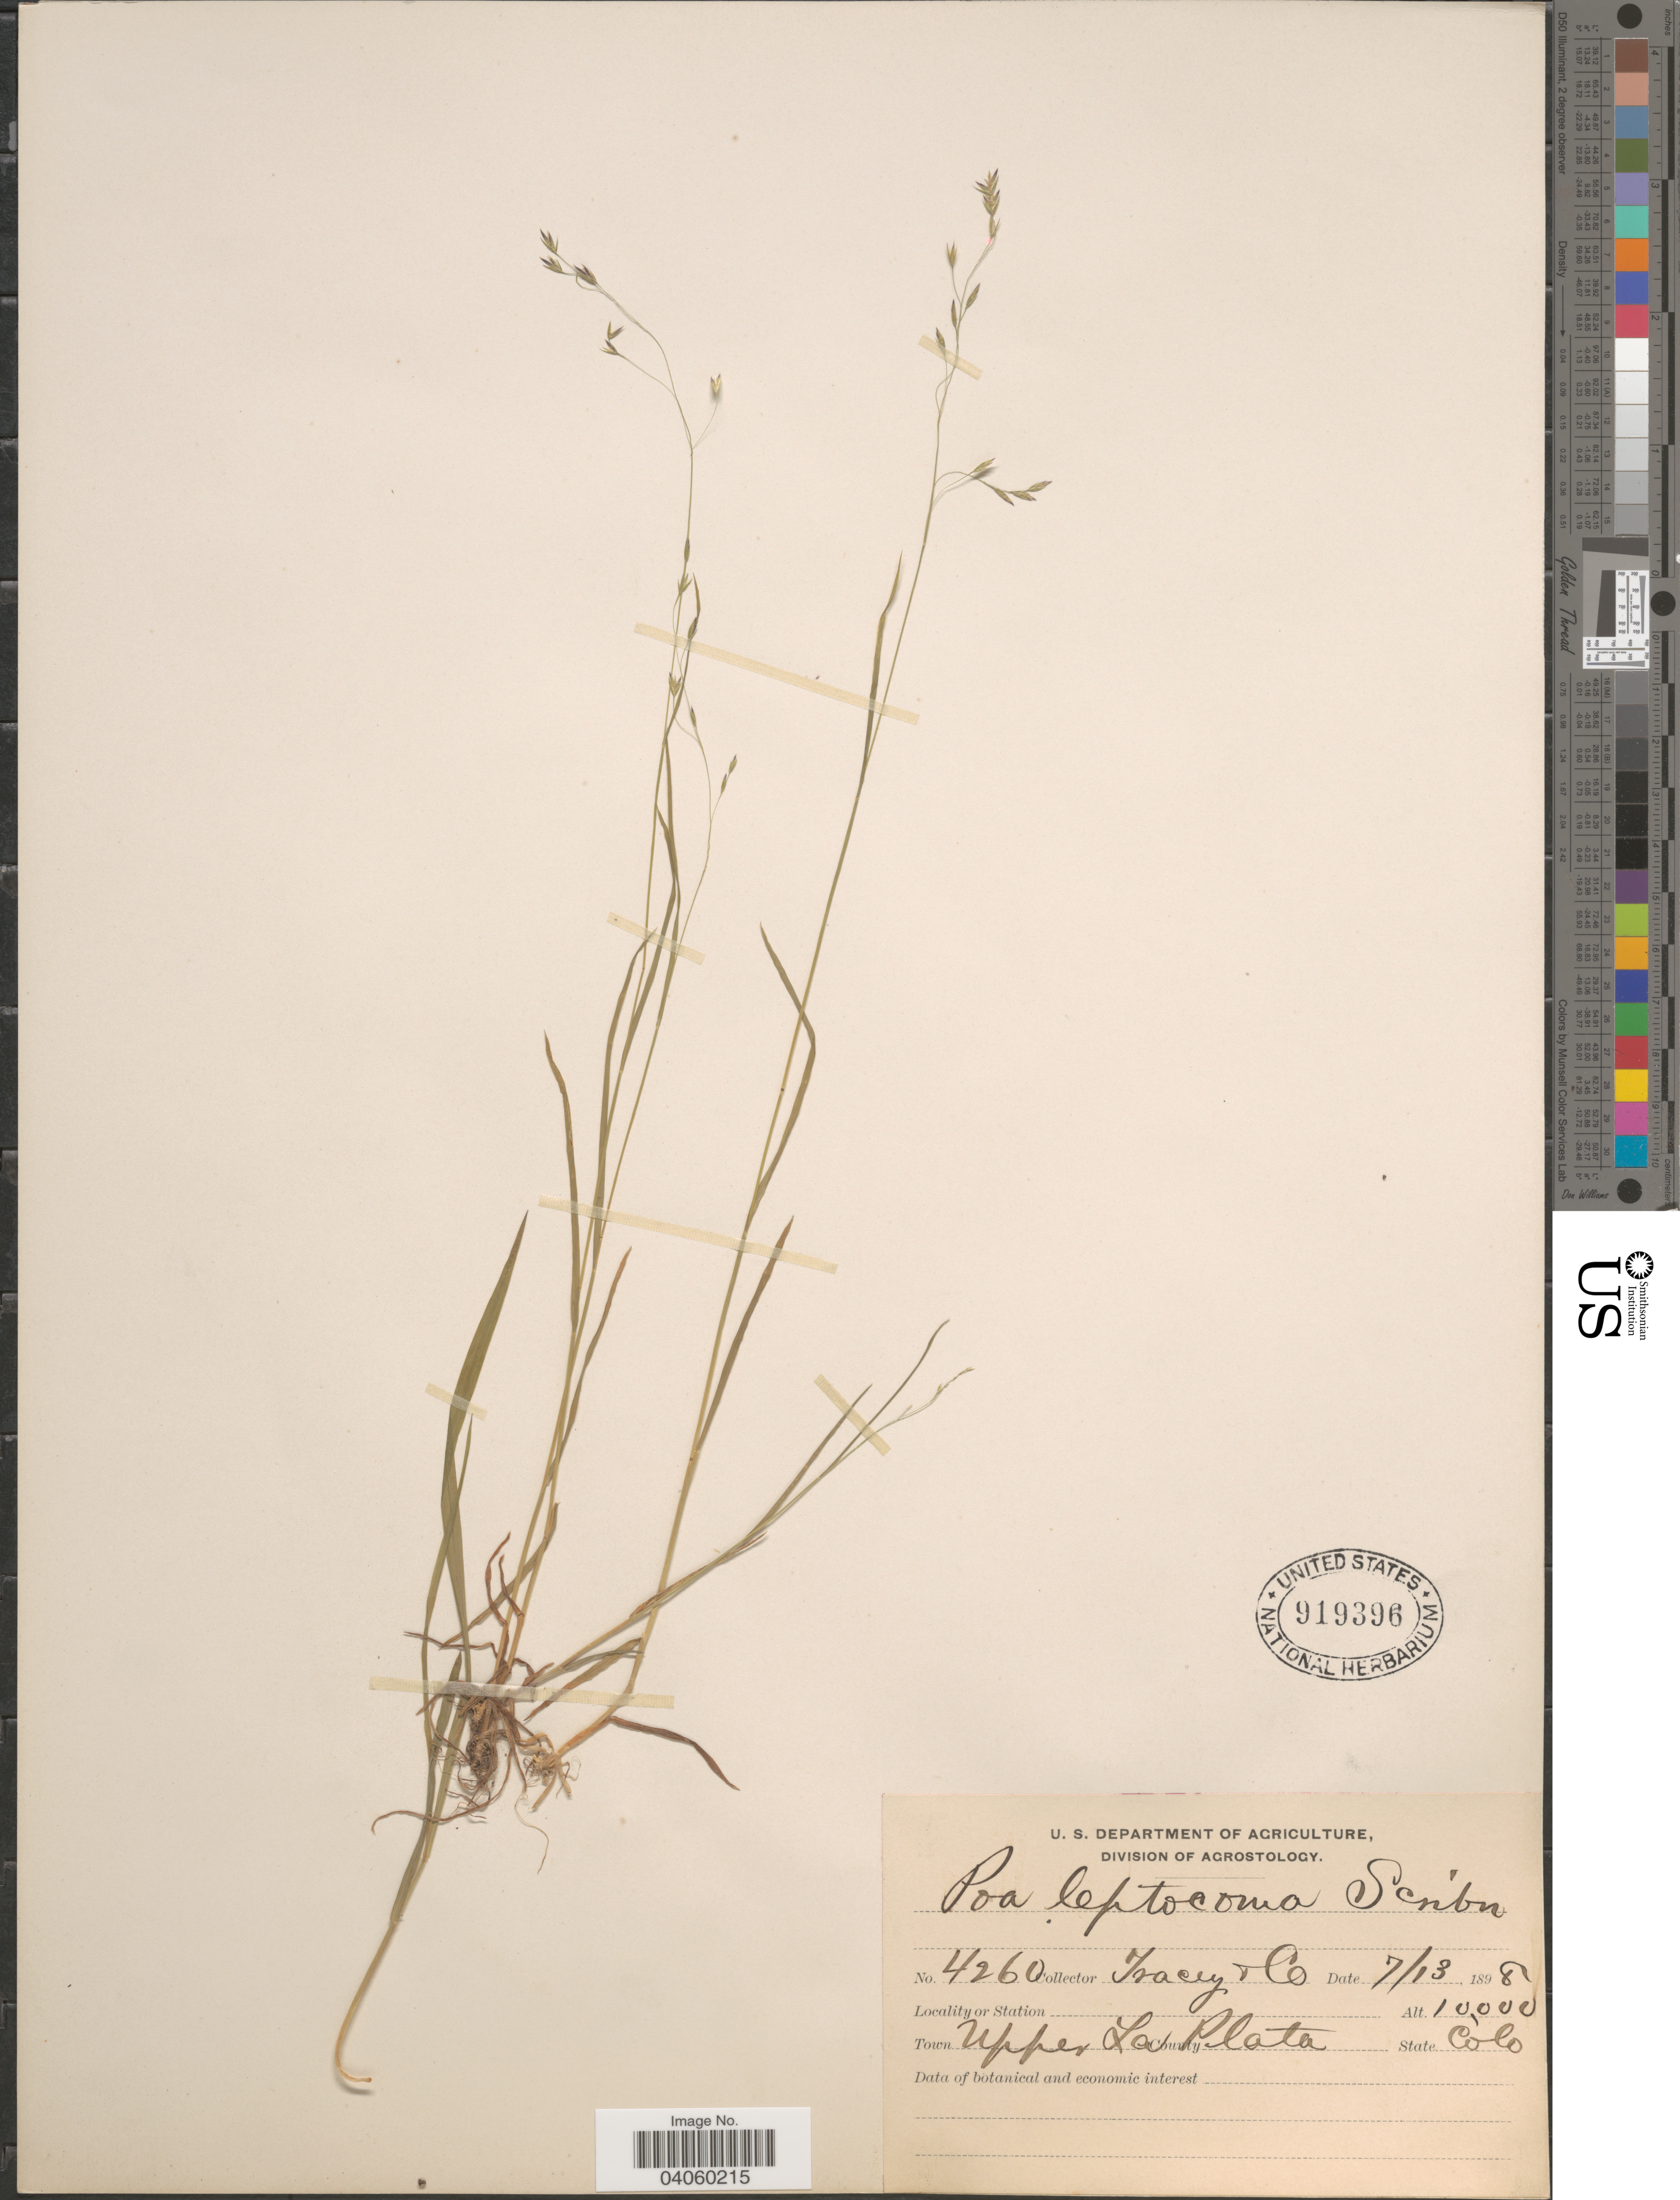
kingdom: Plantae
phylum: Tracheophyta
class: Liliopsida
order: Poales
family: Poaceae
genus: Poa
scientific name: Poa leptocoma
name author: Trin.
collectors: Tracey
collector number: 4260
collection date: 1898-07-13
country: United States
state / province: Colorado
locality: Town Upper La Plata.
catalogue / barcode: US 919396